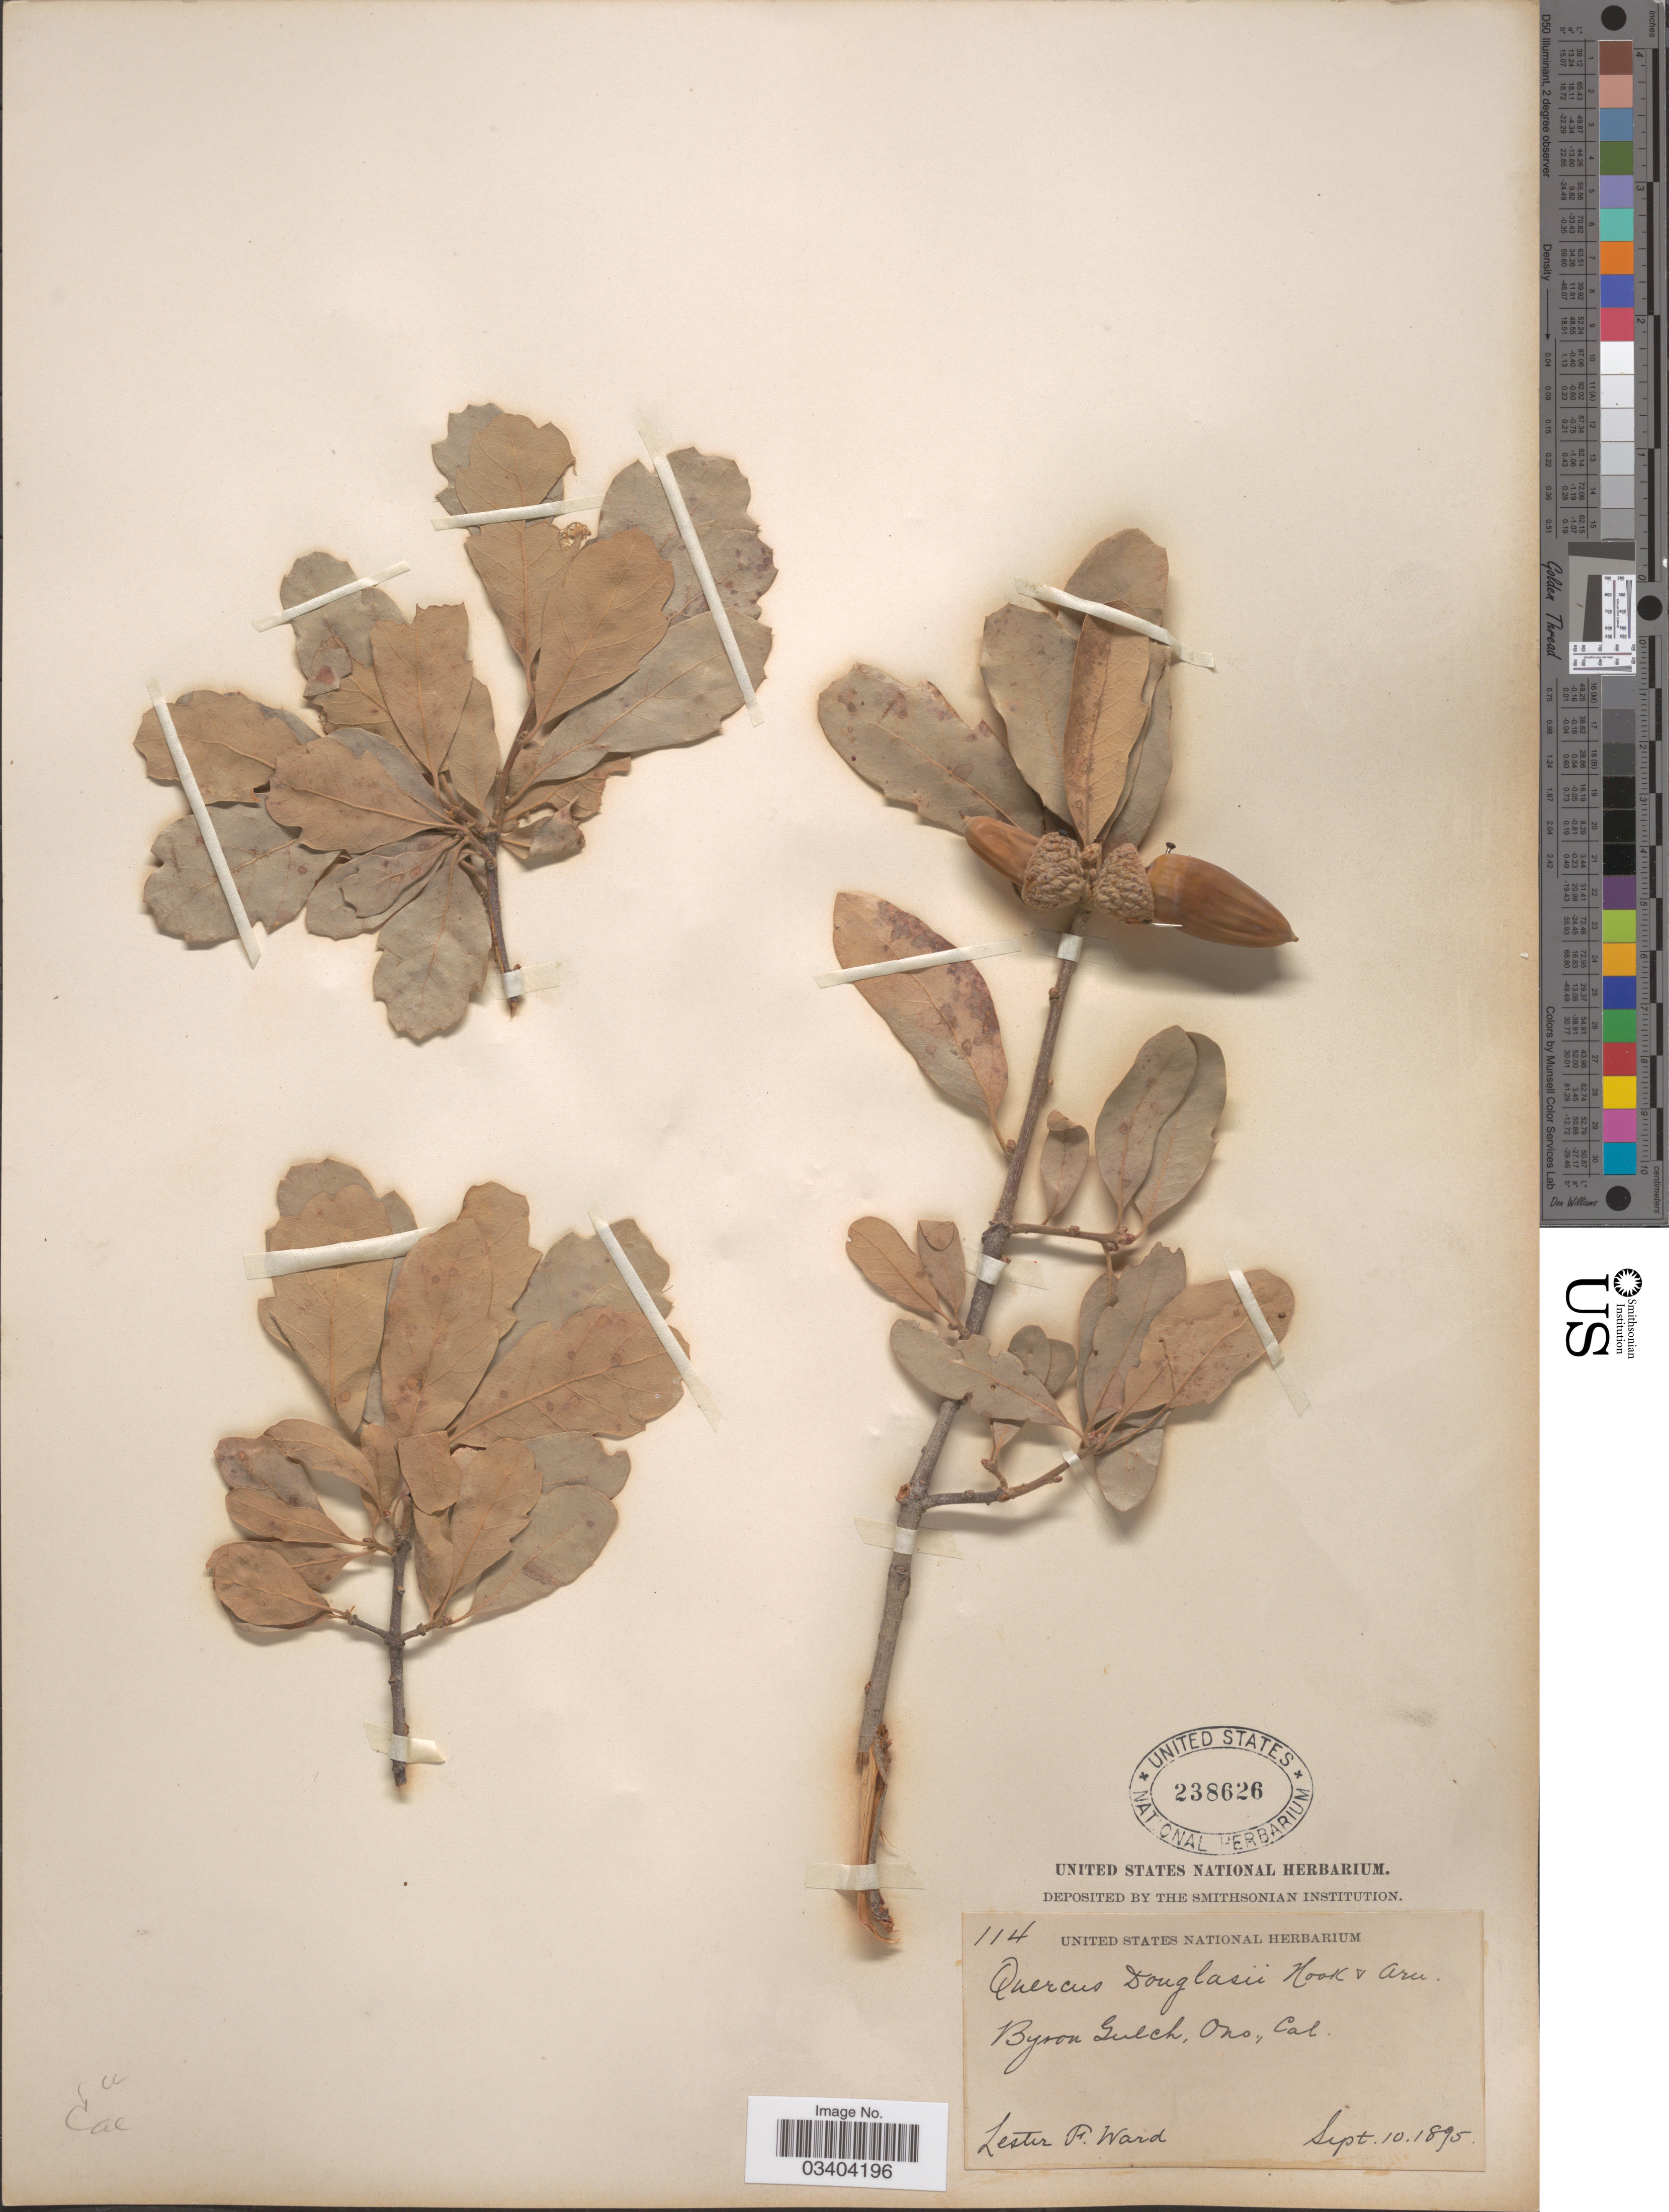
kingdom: Plantae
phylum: Tracheophyta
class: Magnoliopsida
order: Fagales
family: Fagaceae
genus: Quercus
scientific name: Quercus douglasii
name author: Hook. & Arn.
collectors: L. F. Ward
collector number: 114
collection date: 1895-09-10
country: United States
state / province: California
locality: Byron Gulch, Ono.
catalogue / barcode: US 238626